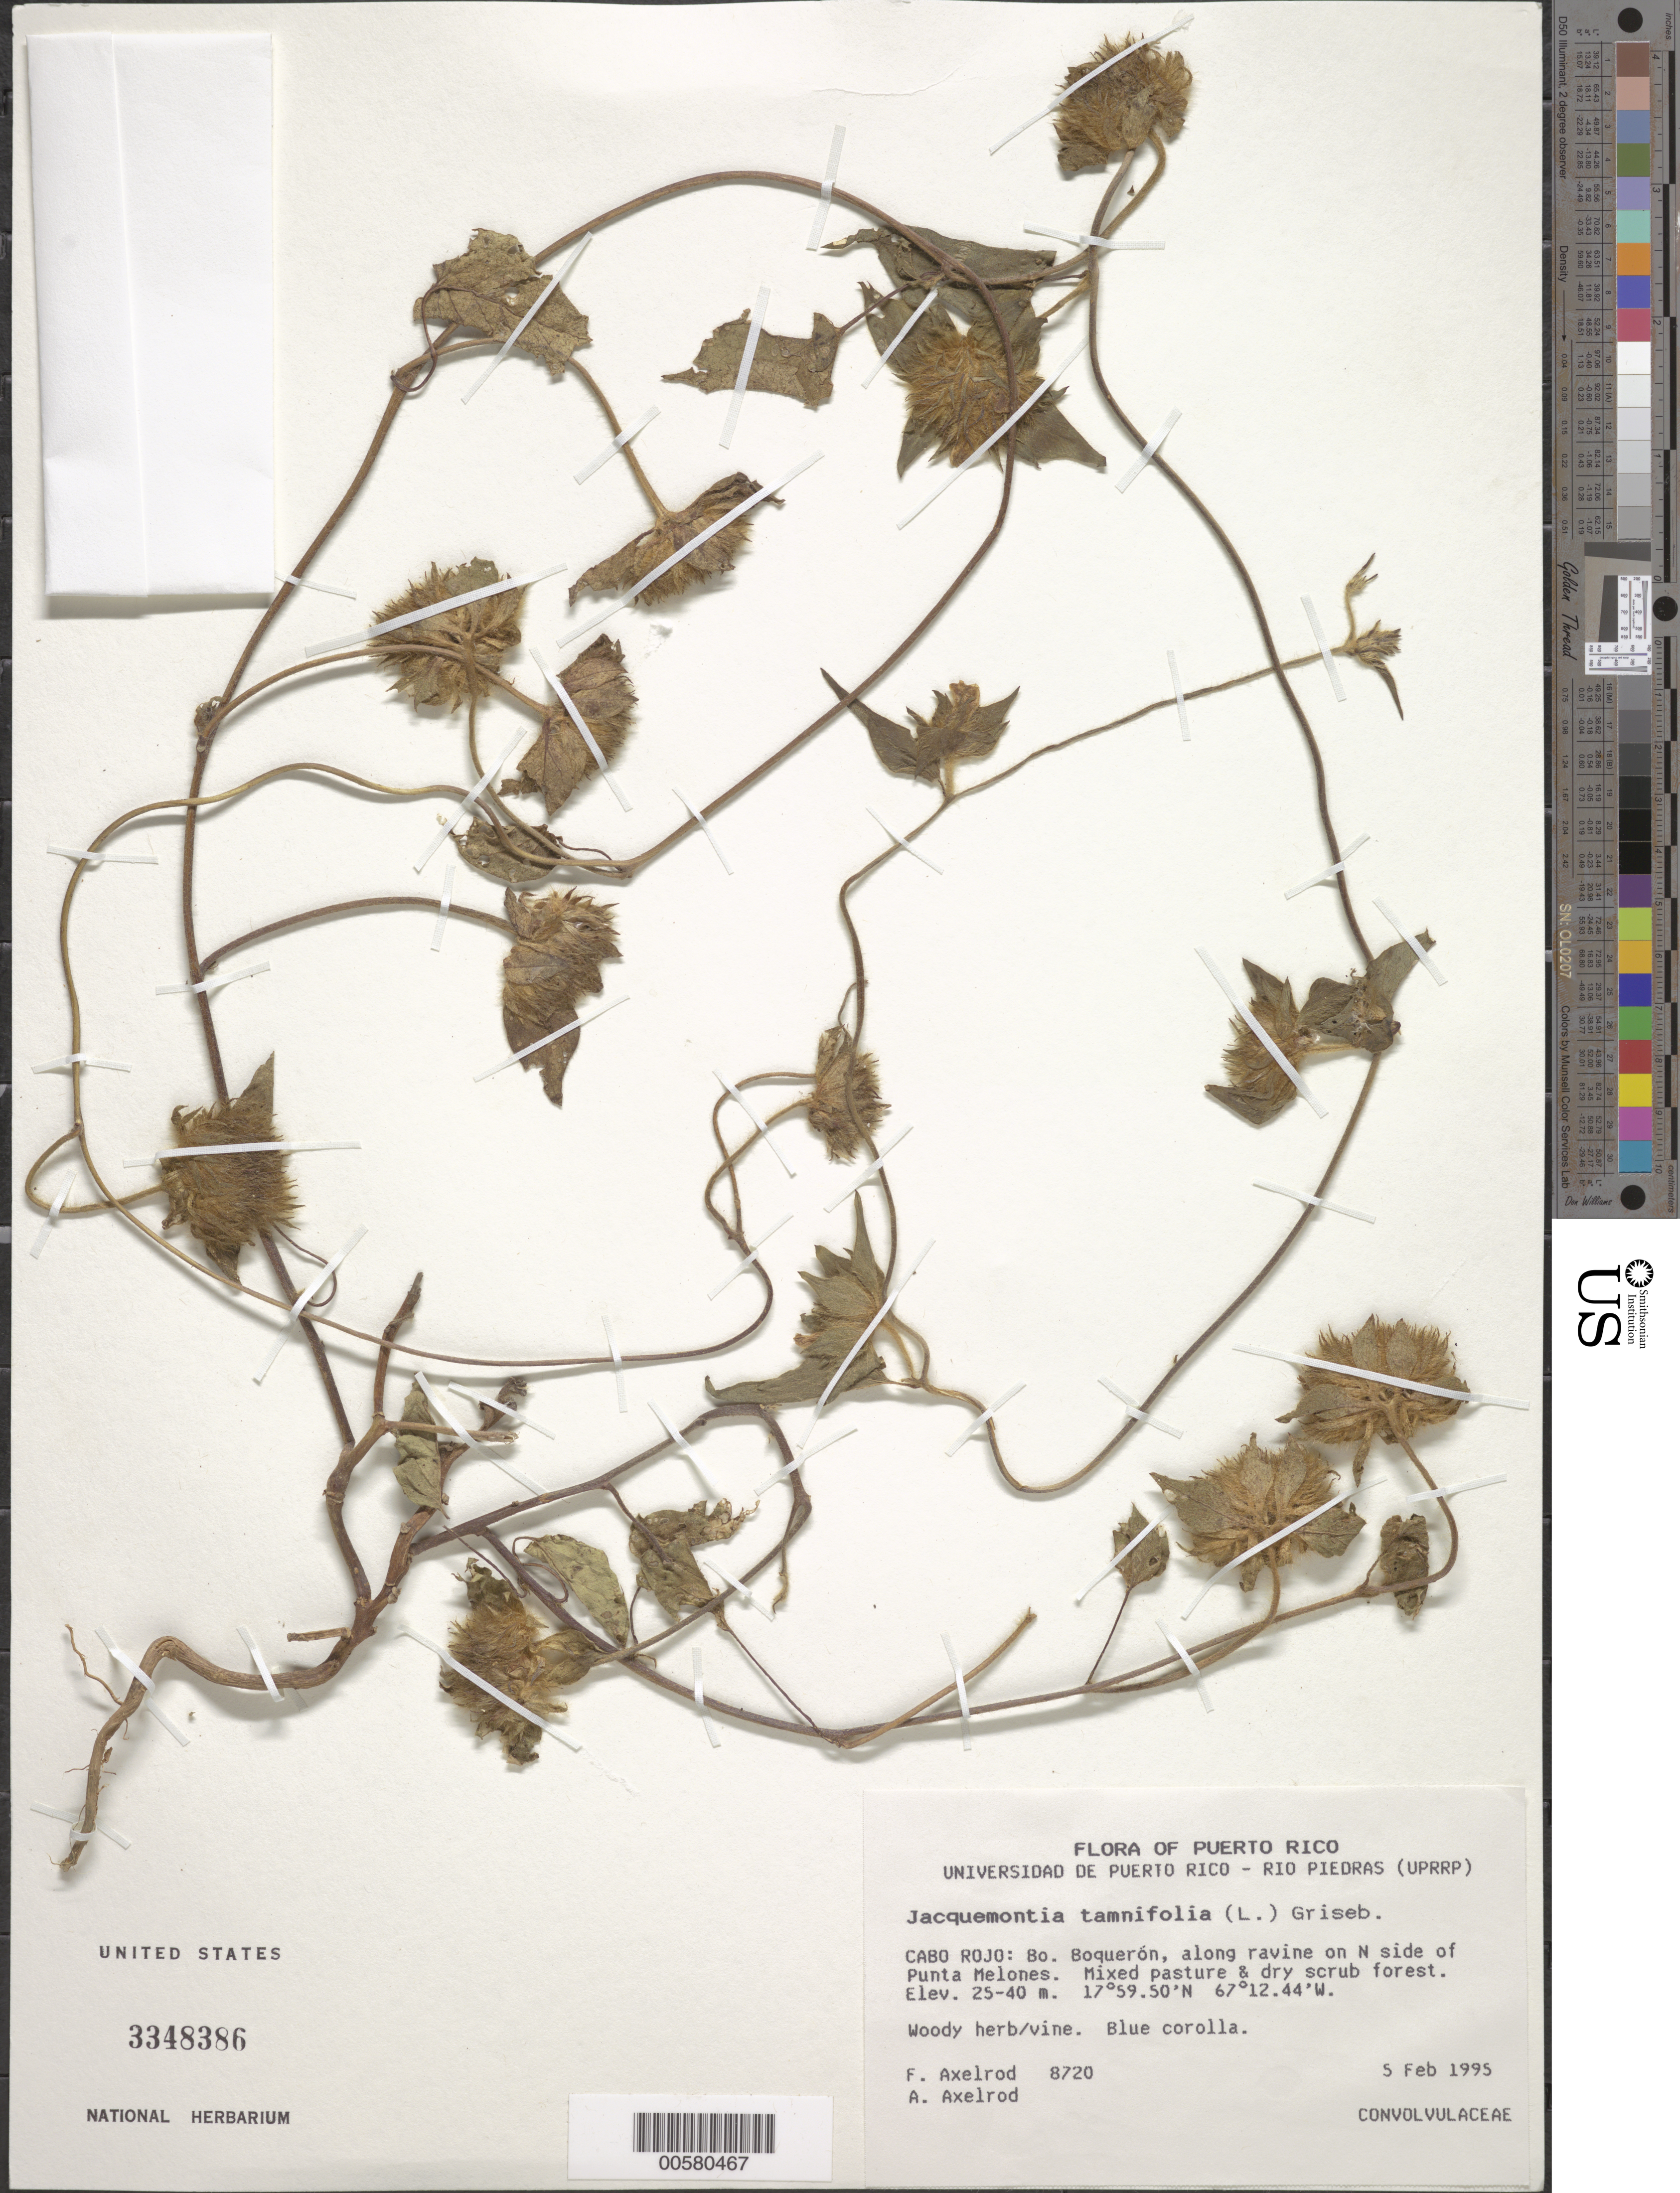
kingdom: Plantae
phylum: Tracheophyta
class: Magnoliopsida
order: Solanales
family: Convolvulaceae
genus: Jacquemontia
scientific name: Jacquemontia tamnifolia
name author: (L.) Griseb.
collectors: F. Axelrod & A. Axelrod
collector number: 8720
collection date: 1995-02-05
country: Puerto Rico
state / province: Çabo Rojo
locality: Cabo Rojo: Bo. Boquerón, along ravine on N side of Punta Melones.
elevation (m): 25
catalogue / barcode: US 3348386